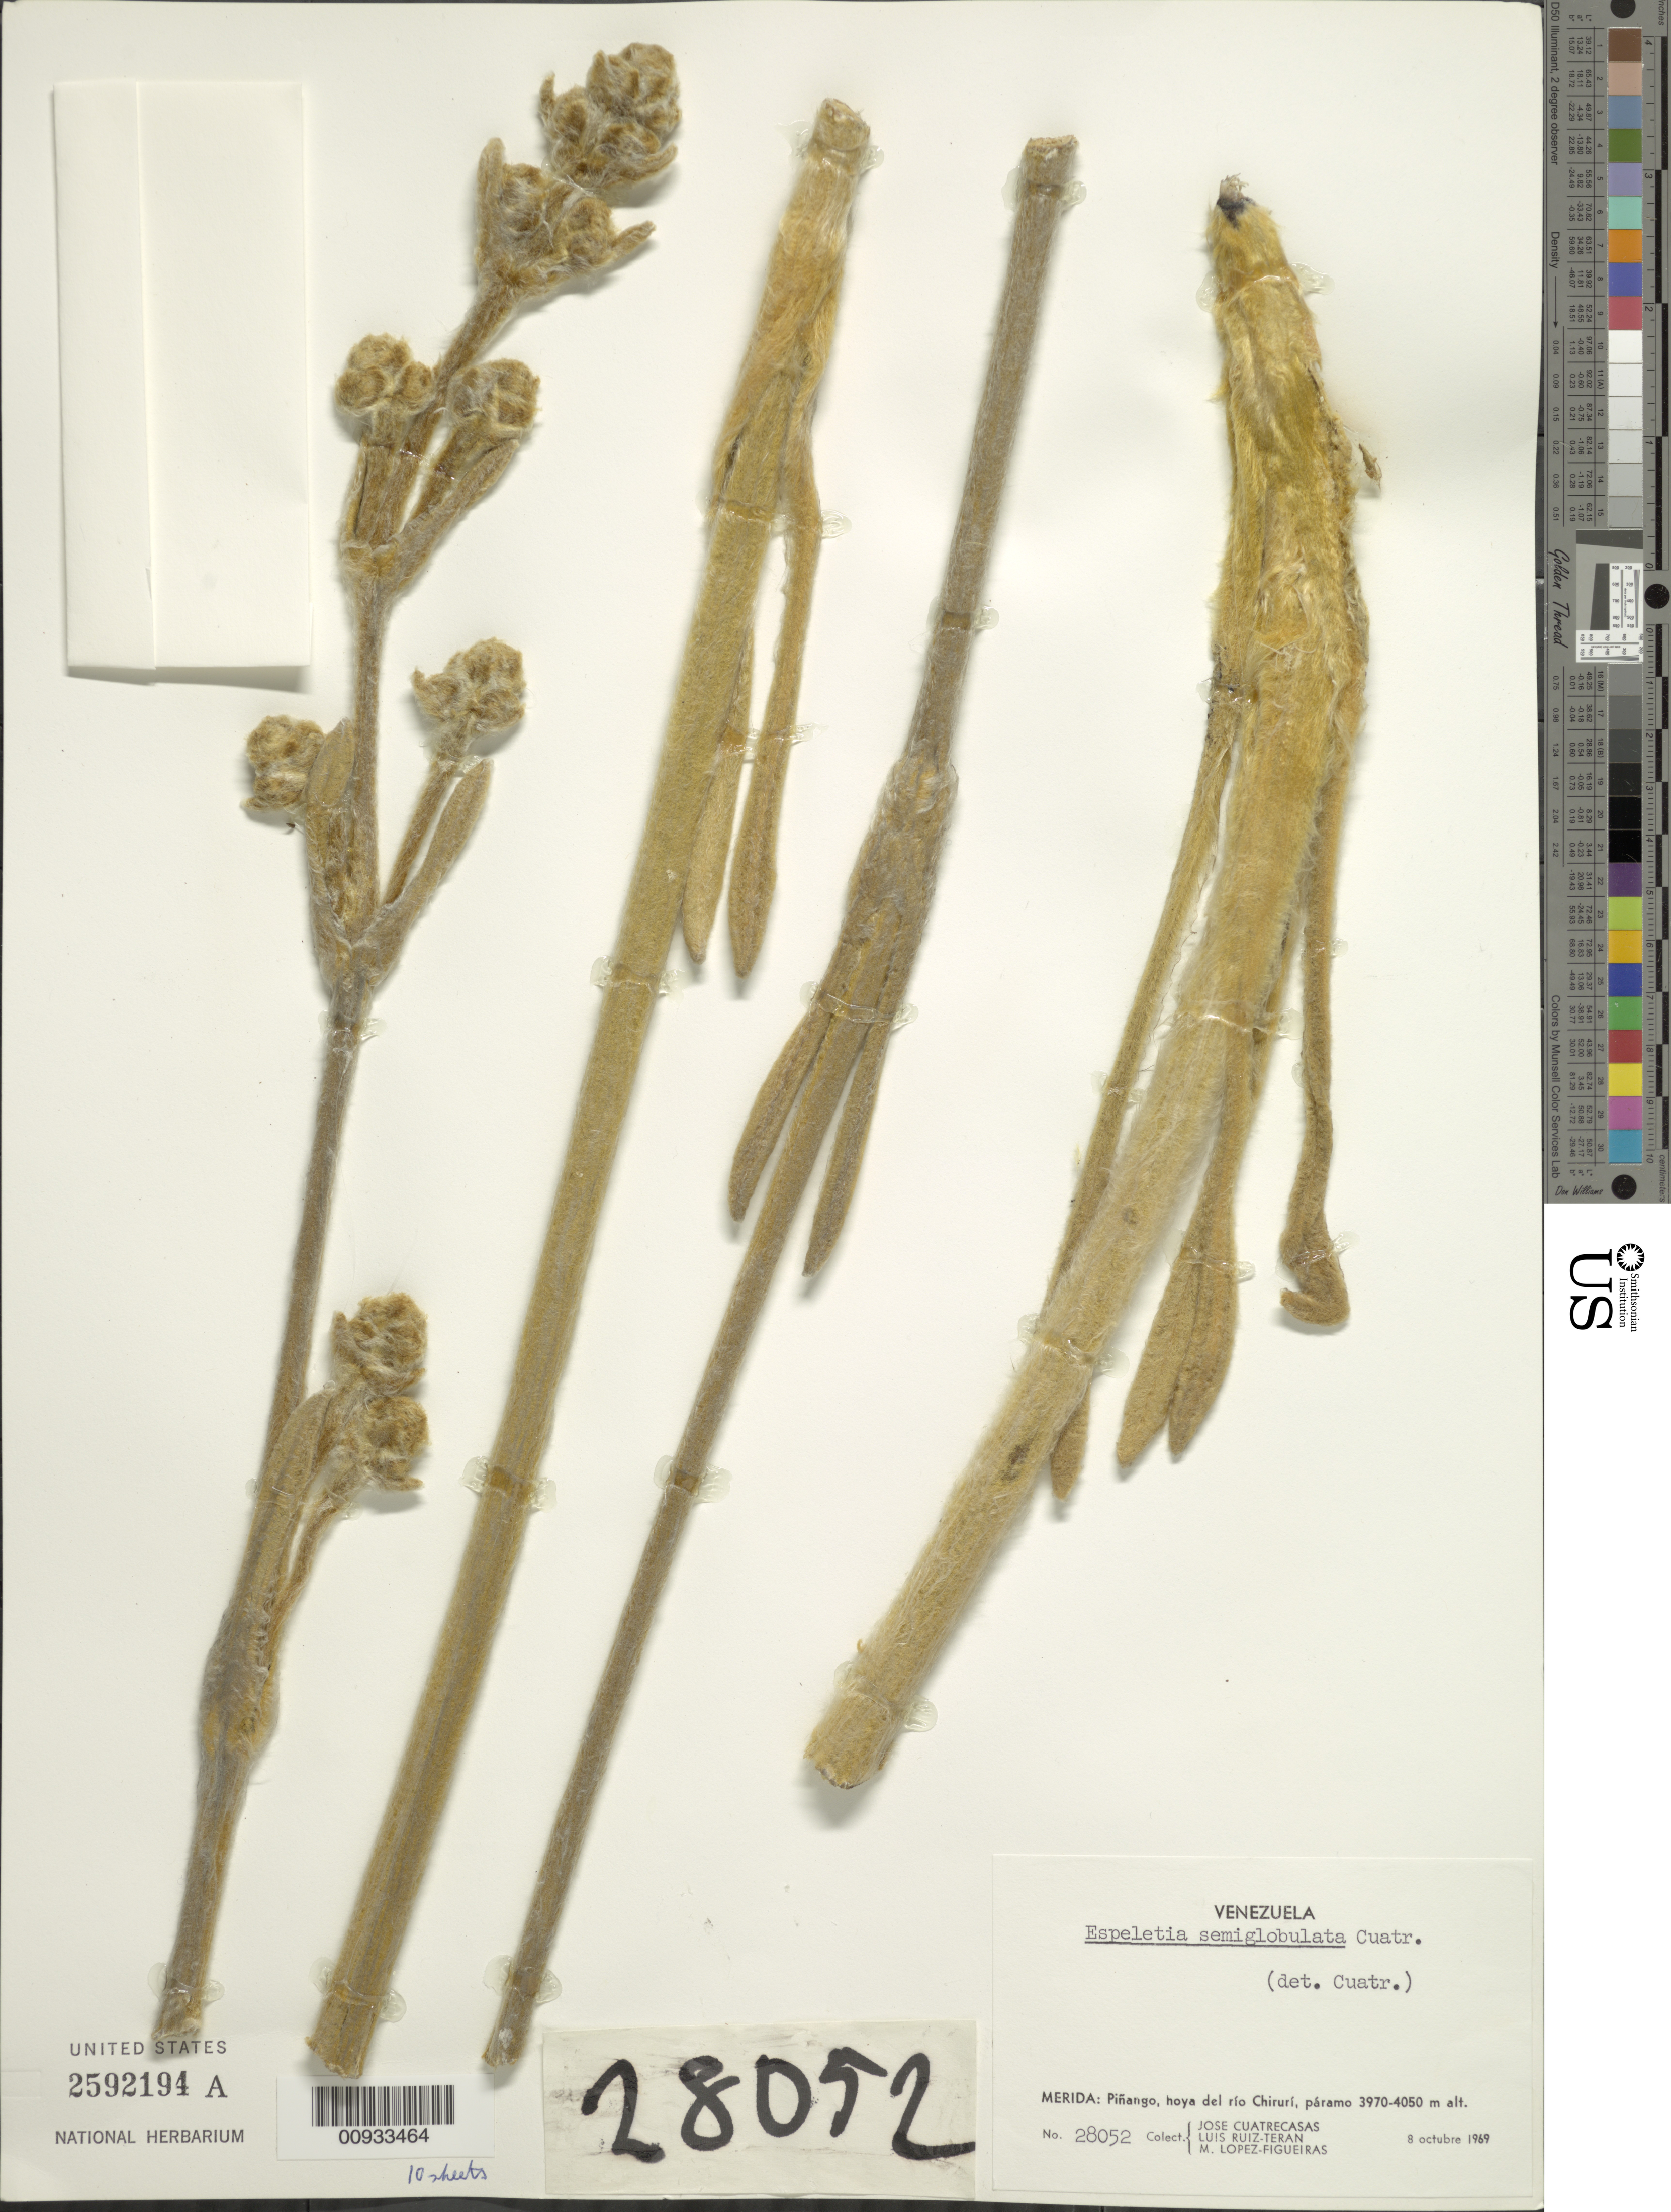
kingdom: Plantae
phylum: Tracheophyta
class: Magnoliopsida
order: Asterales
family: Asteraceae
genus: Espeletia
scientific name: Espeletia semiglobulata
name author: Cuatrec.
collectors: J. Cuatrecasas, L. Teran & M. López Figueiras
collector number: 28052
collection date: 1969-10-08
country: Venezuela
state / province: Mérida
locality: Pinango, hoya del rio Chiruri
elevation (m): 3970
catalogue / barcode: US 2592194A